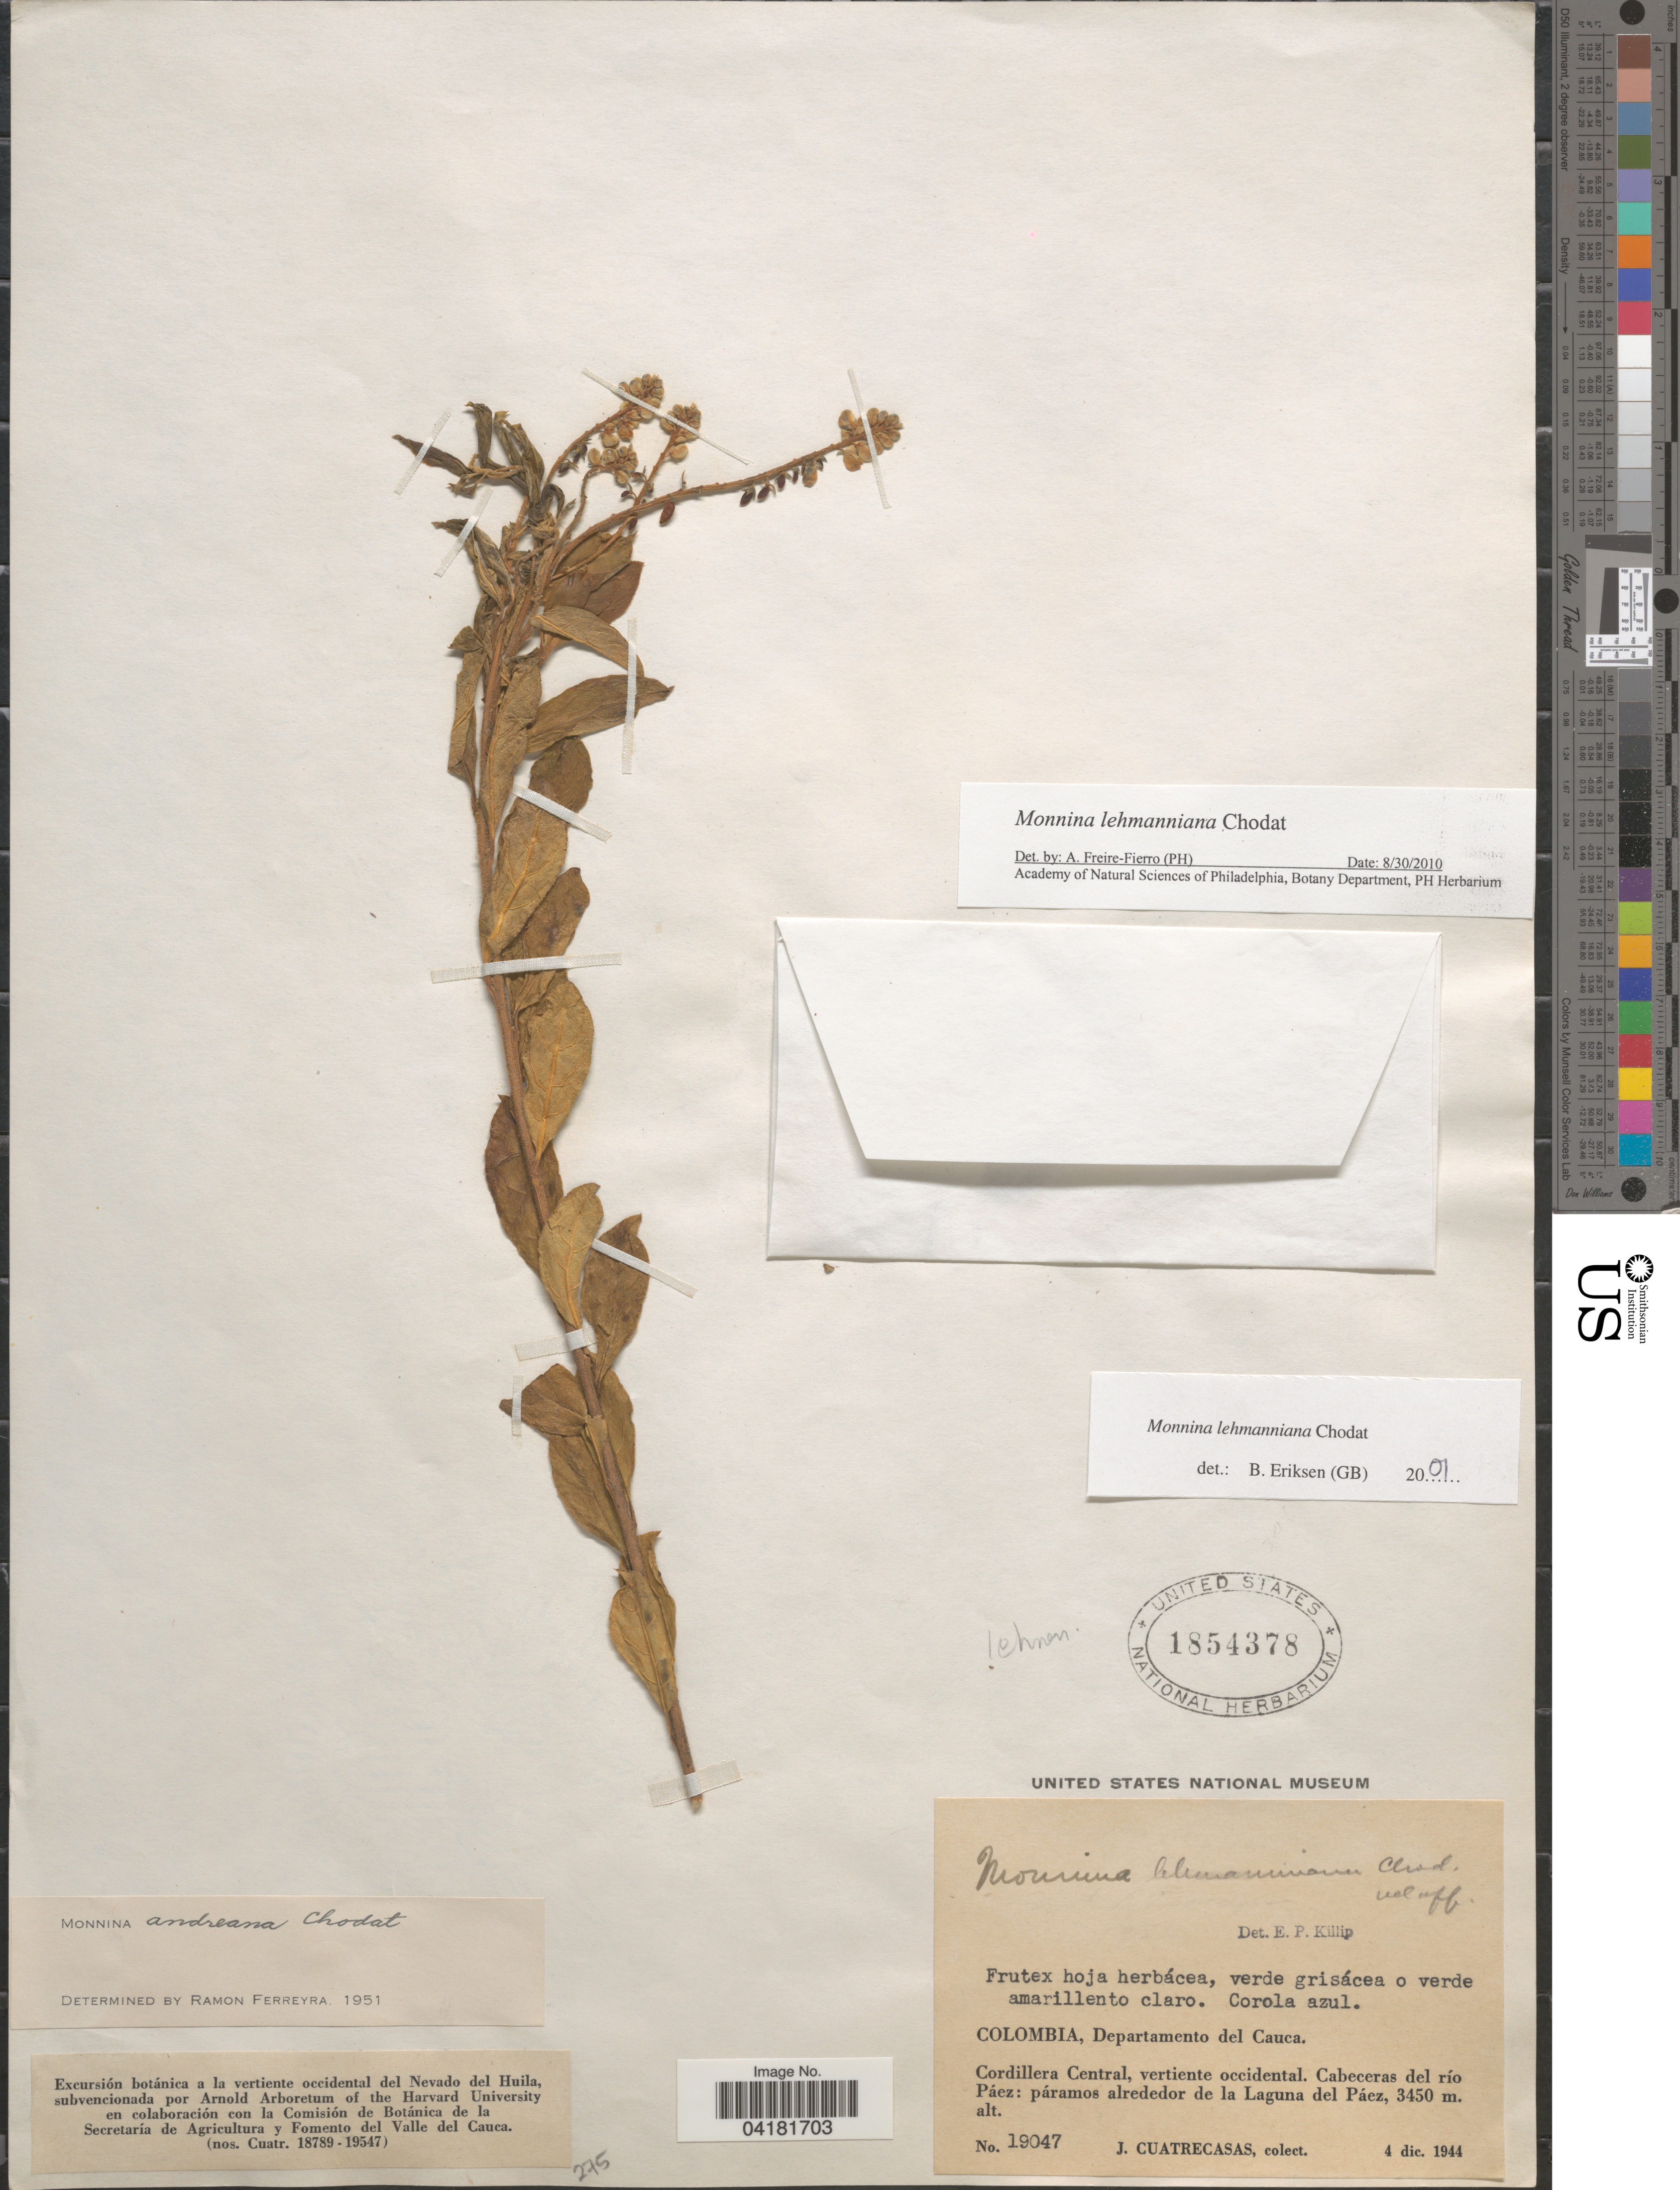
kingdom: Plantae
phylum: Tracheophyta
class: Magnoliopsida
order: Fabales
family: Polygalaceae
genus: Monnina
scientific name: Monnina lehmanniana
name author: Chodat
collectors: J. Cuatrecasas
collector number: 19047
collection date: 1944-12-04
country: Colombia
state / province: Cauca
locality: Departamento del Cauca. Cordillera Central, vertiente occidental. Cabeceras del río Páez: páramos alrededor de la Laguna del Páez.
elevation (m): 3450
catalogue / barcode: US 1854378